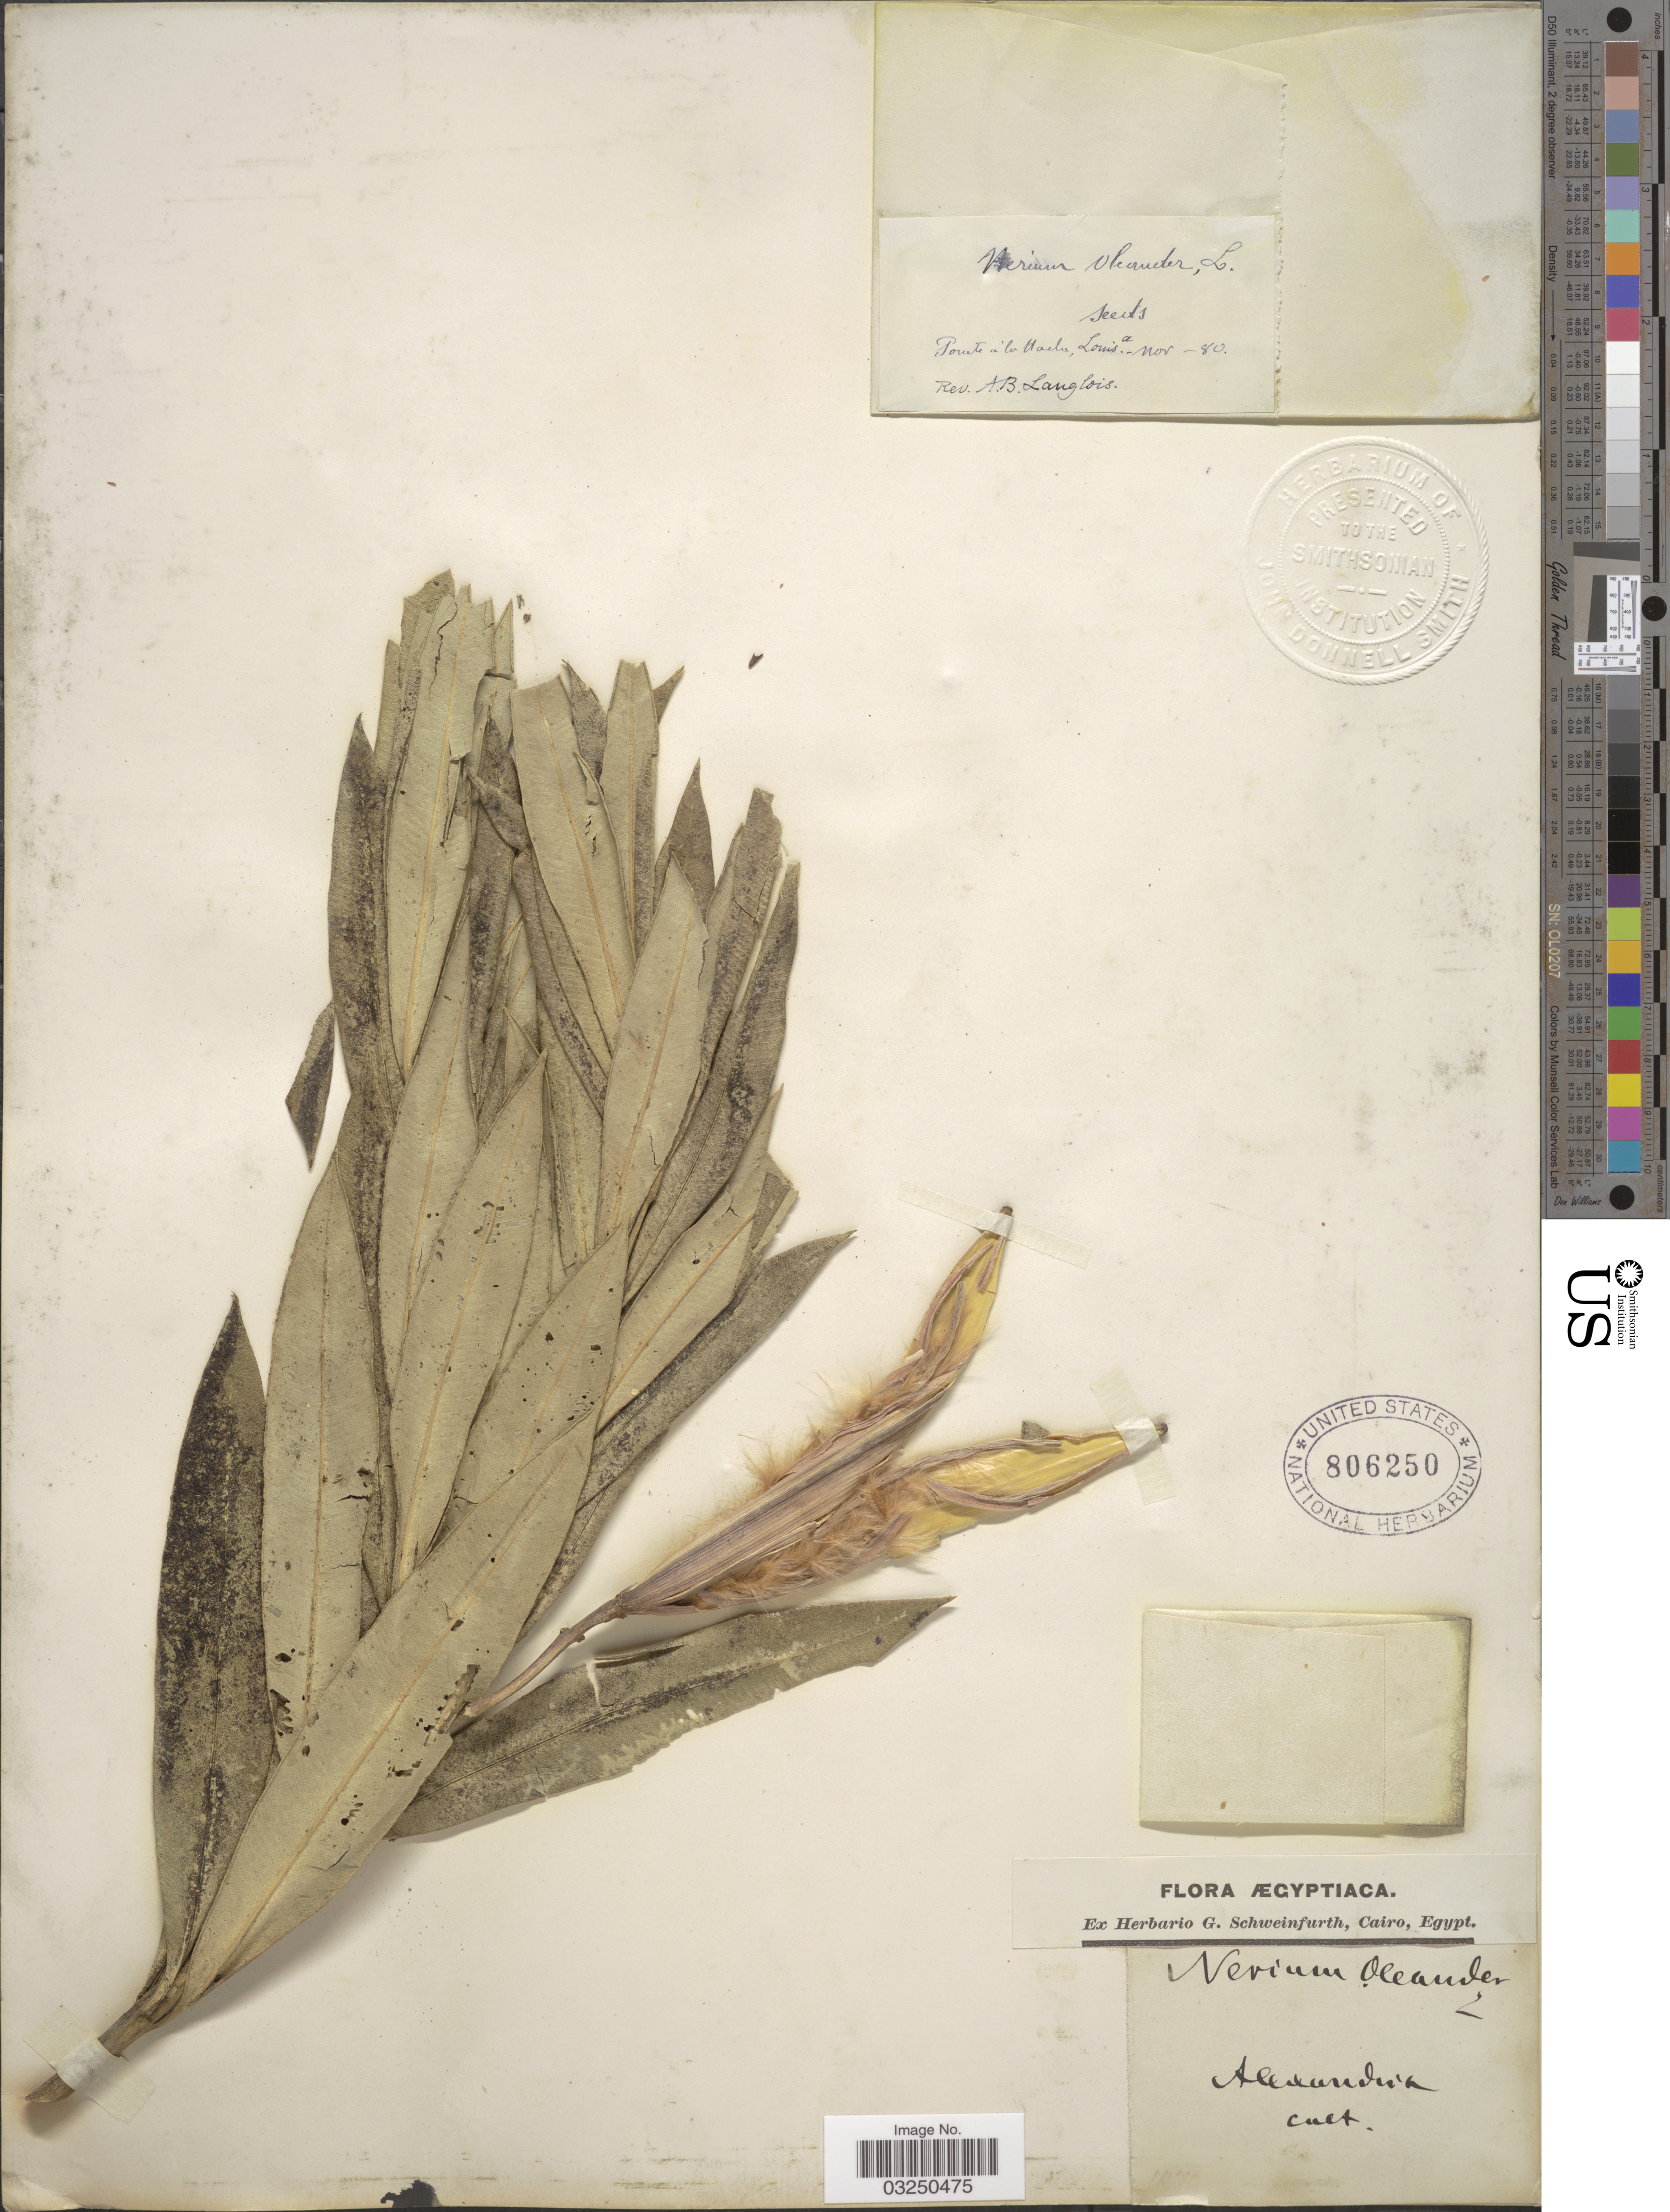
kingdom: Plantae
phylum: Tracheophyta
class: Magnoliopsida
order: Gentianales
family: Apocynaceae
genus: Nerium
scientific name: Nerium oleander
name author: L.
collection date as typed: Transcribed d/m/y: /11/80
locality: Two labels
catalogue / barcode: US 806250